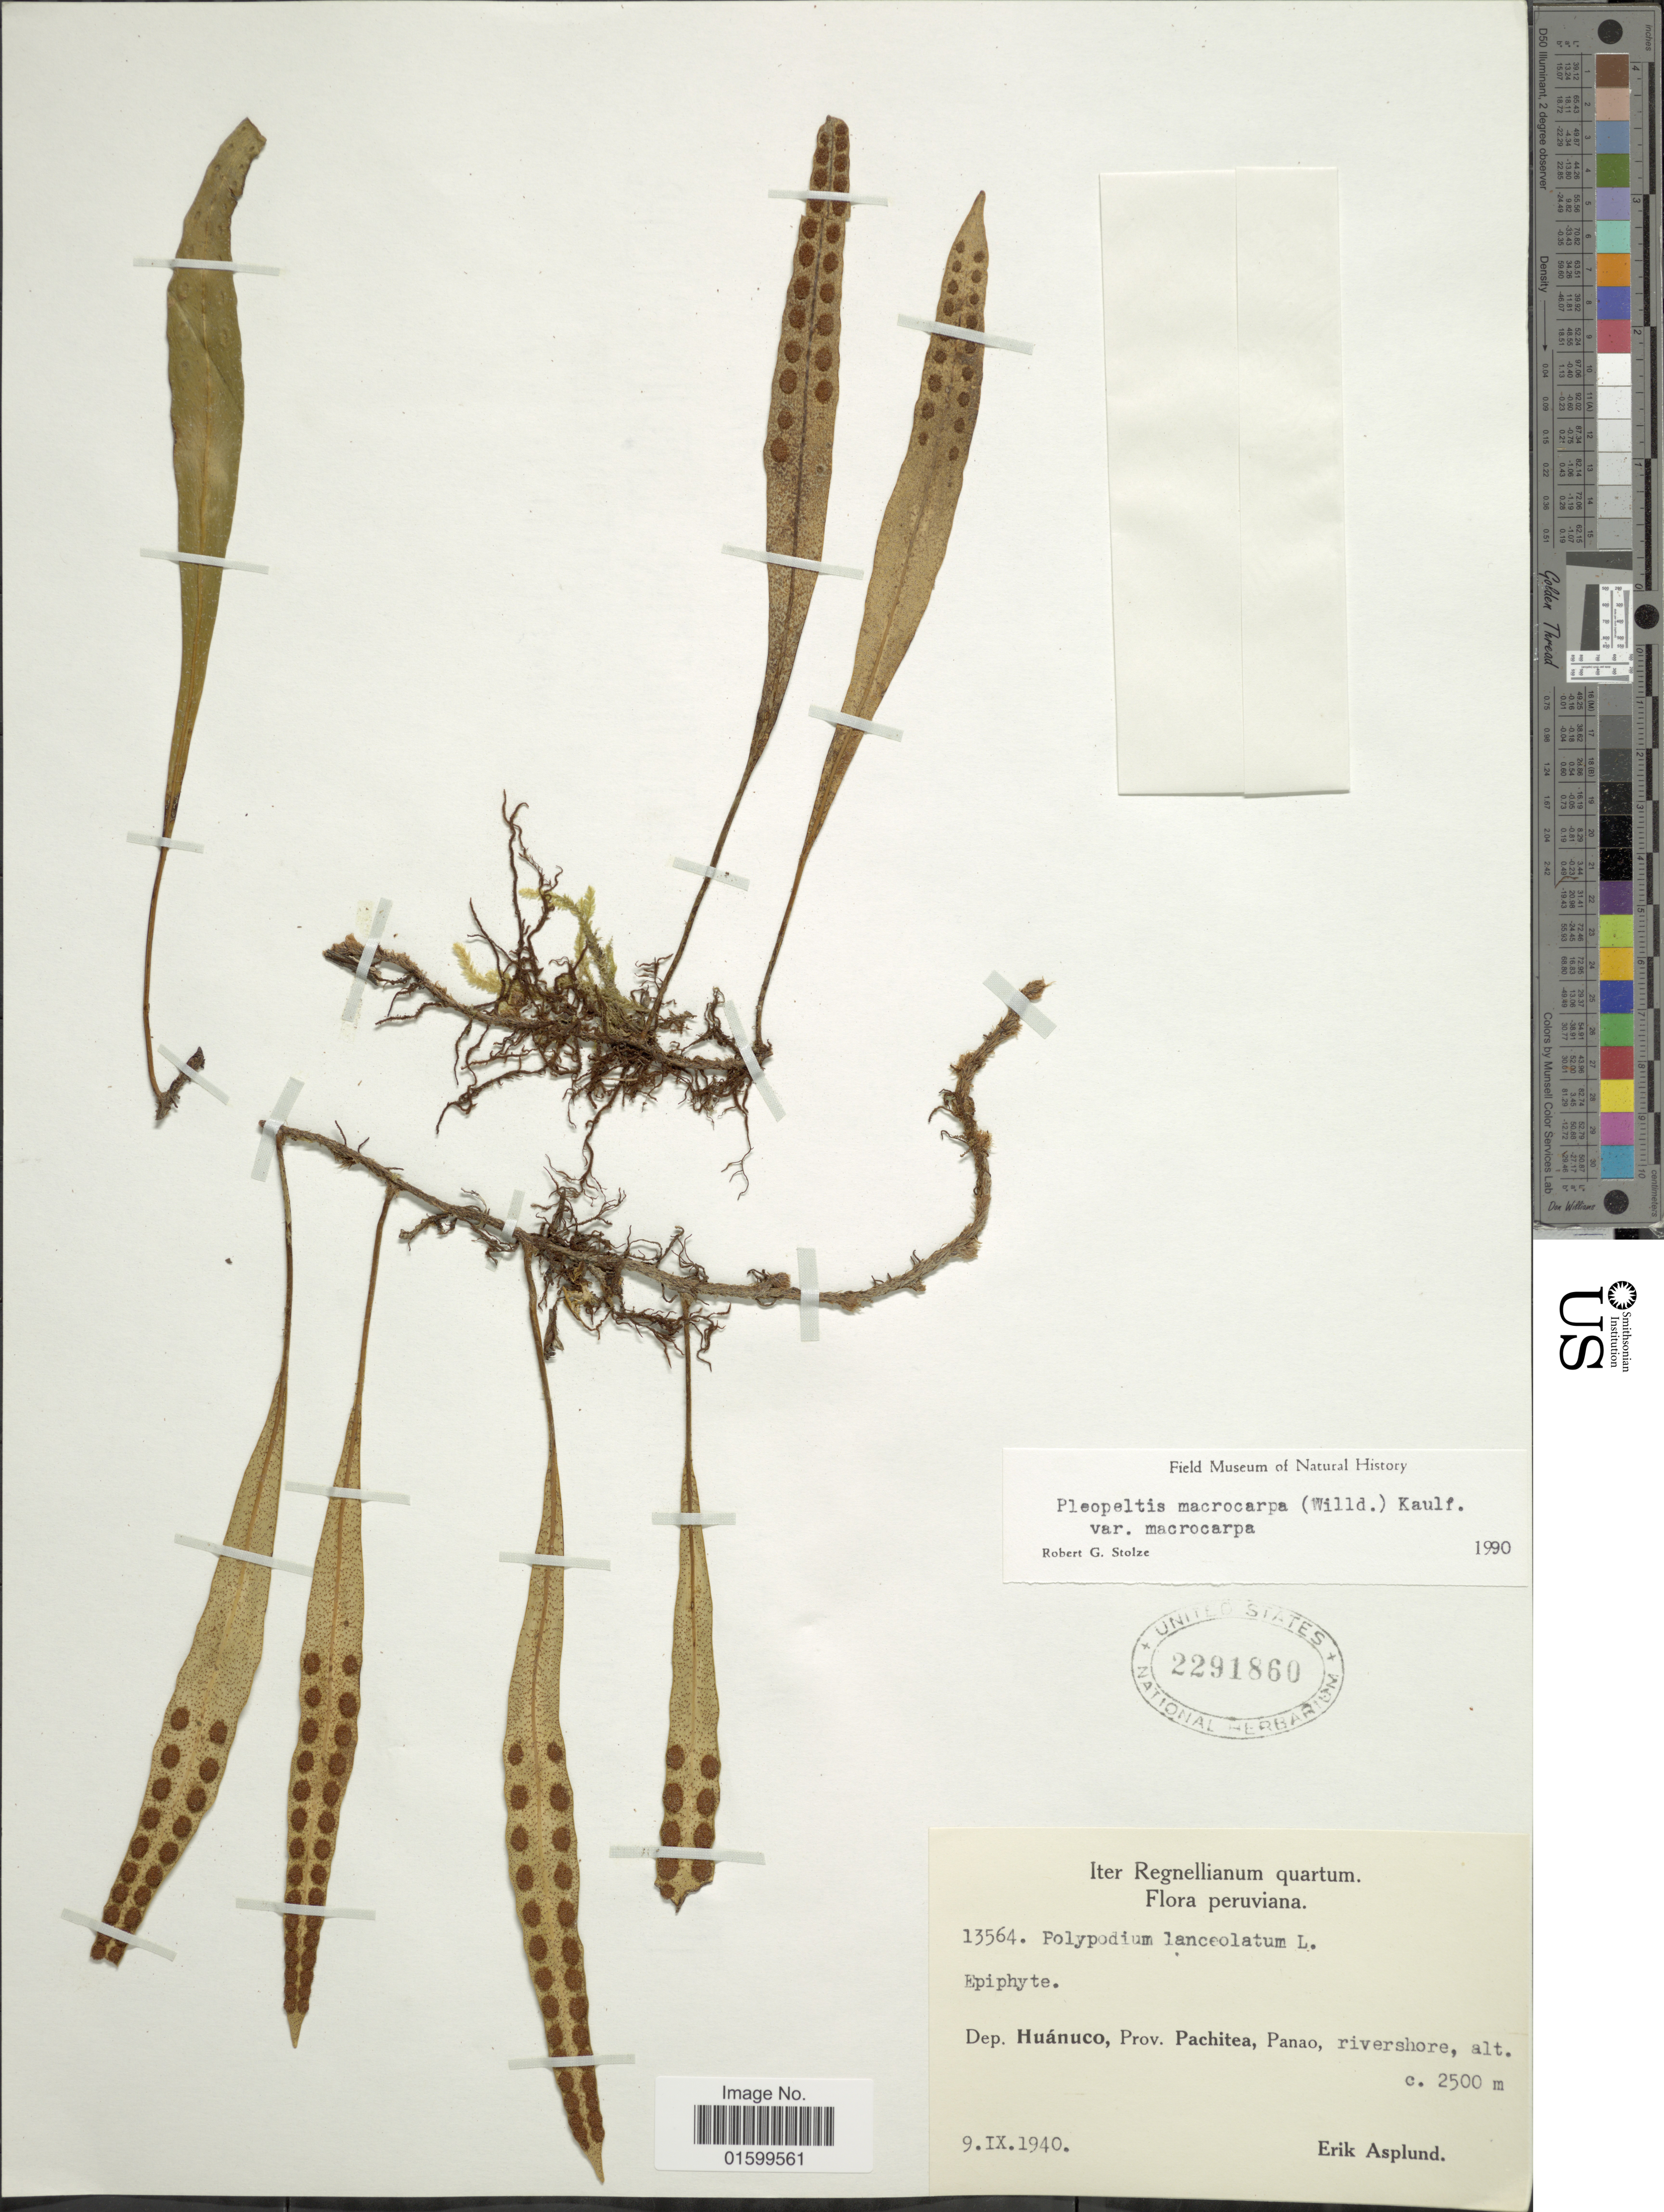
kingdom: Plantae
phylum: Tracheophyta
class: Polypodiopsida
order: Polypodiales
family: Polypodiaceae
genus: Pleopeltis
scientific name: Pleopeltis macrocarpa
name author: (Bory ex Willd.) Kaulf.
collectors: E. Asplund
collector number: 13564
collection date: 1940-09-09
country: Peru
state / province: Huánuco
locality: Peruviana, Dep. Huanuco, Prov. Pachitea, Panao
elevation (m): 2500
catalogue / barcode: US 1191860